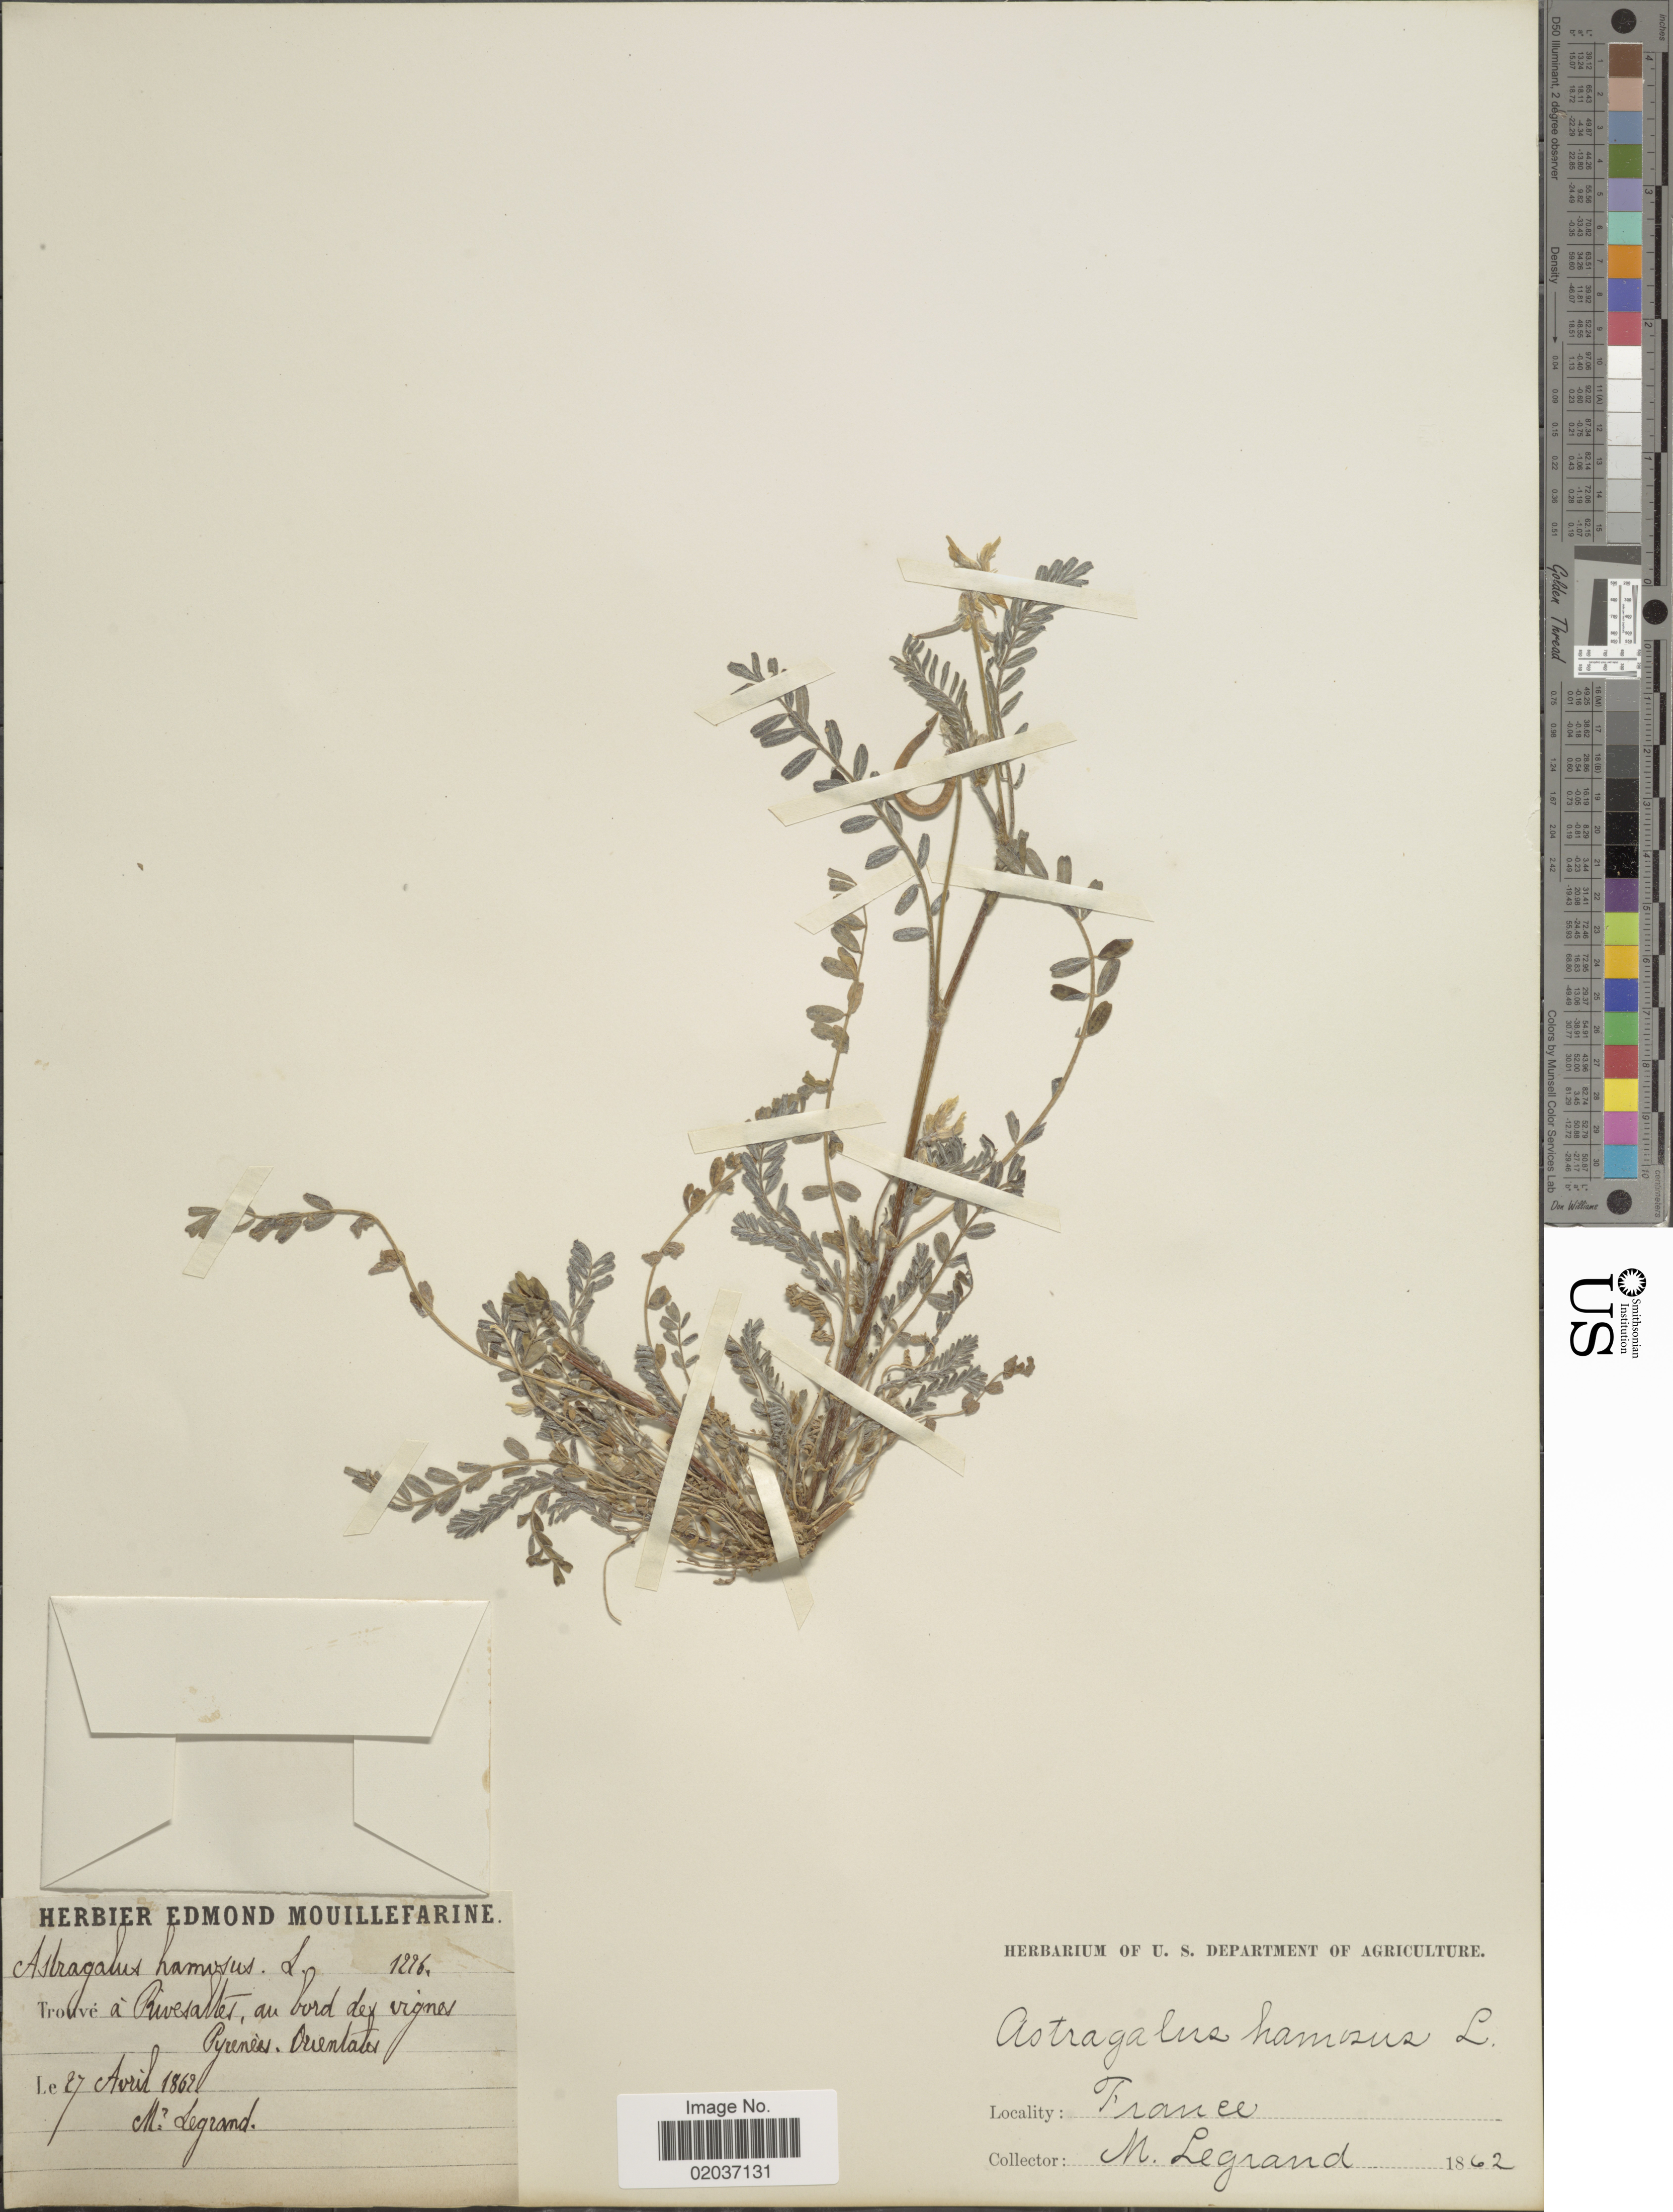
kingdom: Plantae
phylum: Tracheophyta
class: Magnoliopsida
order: Fabales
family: Fabaceae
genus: Astragalus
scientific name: Astragalus hamosus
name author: L.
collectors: Legrand, --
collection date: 1862-04-27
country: France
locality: a Rivesaltes, au bord des vignesPyrenees,Orientales, France.